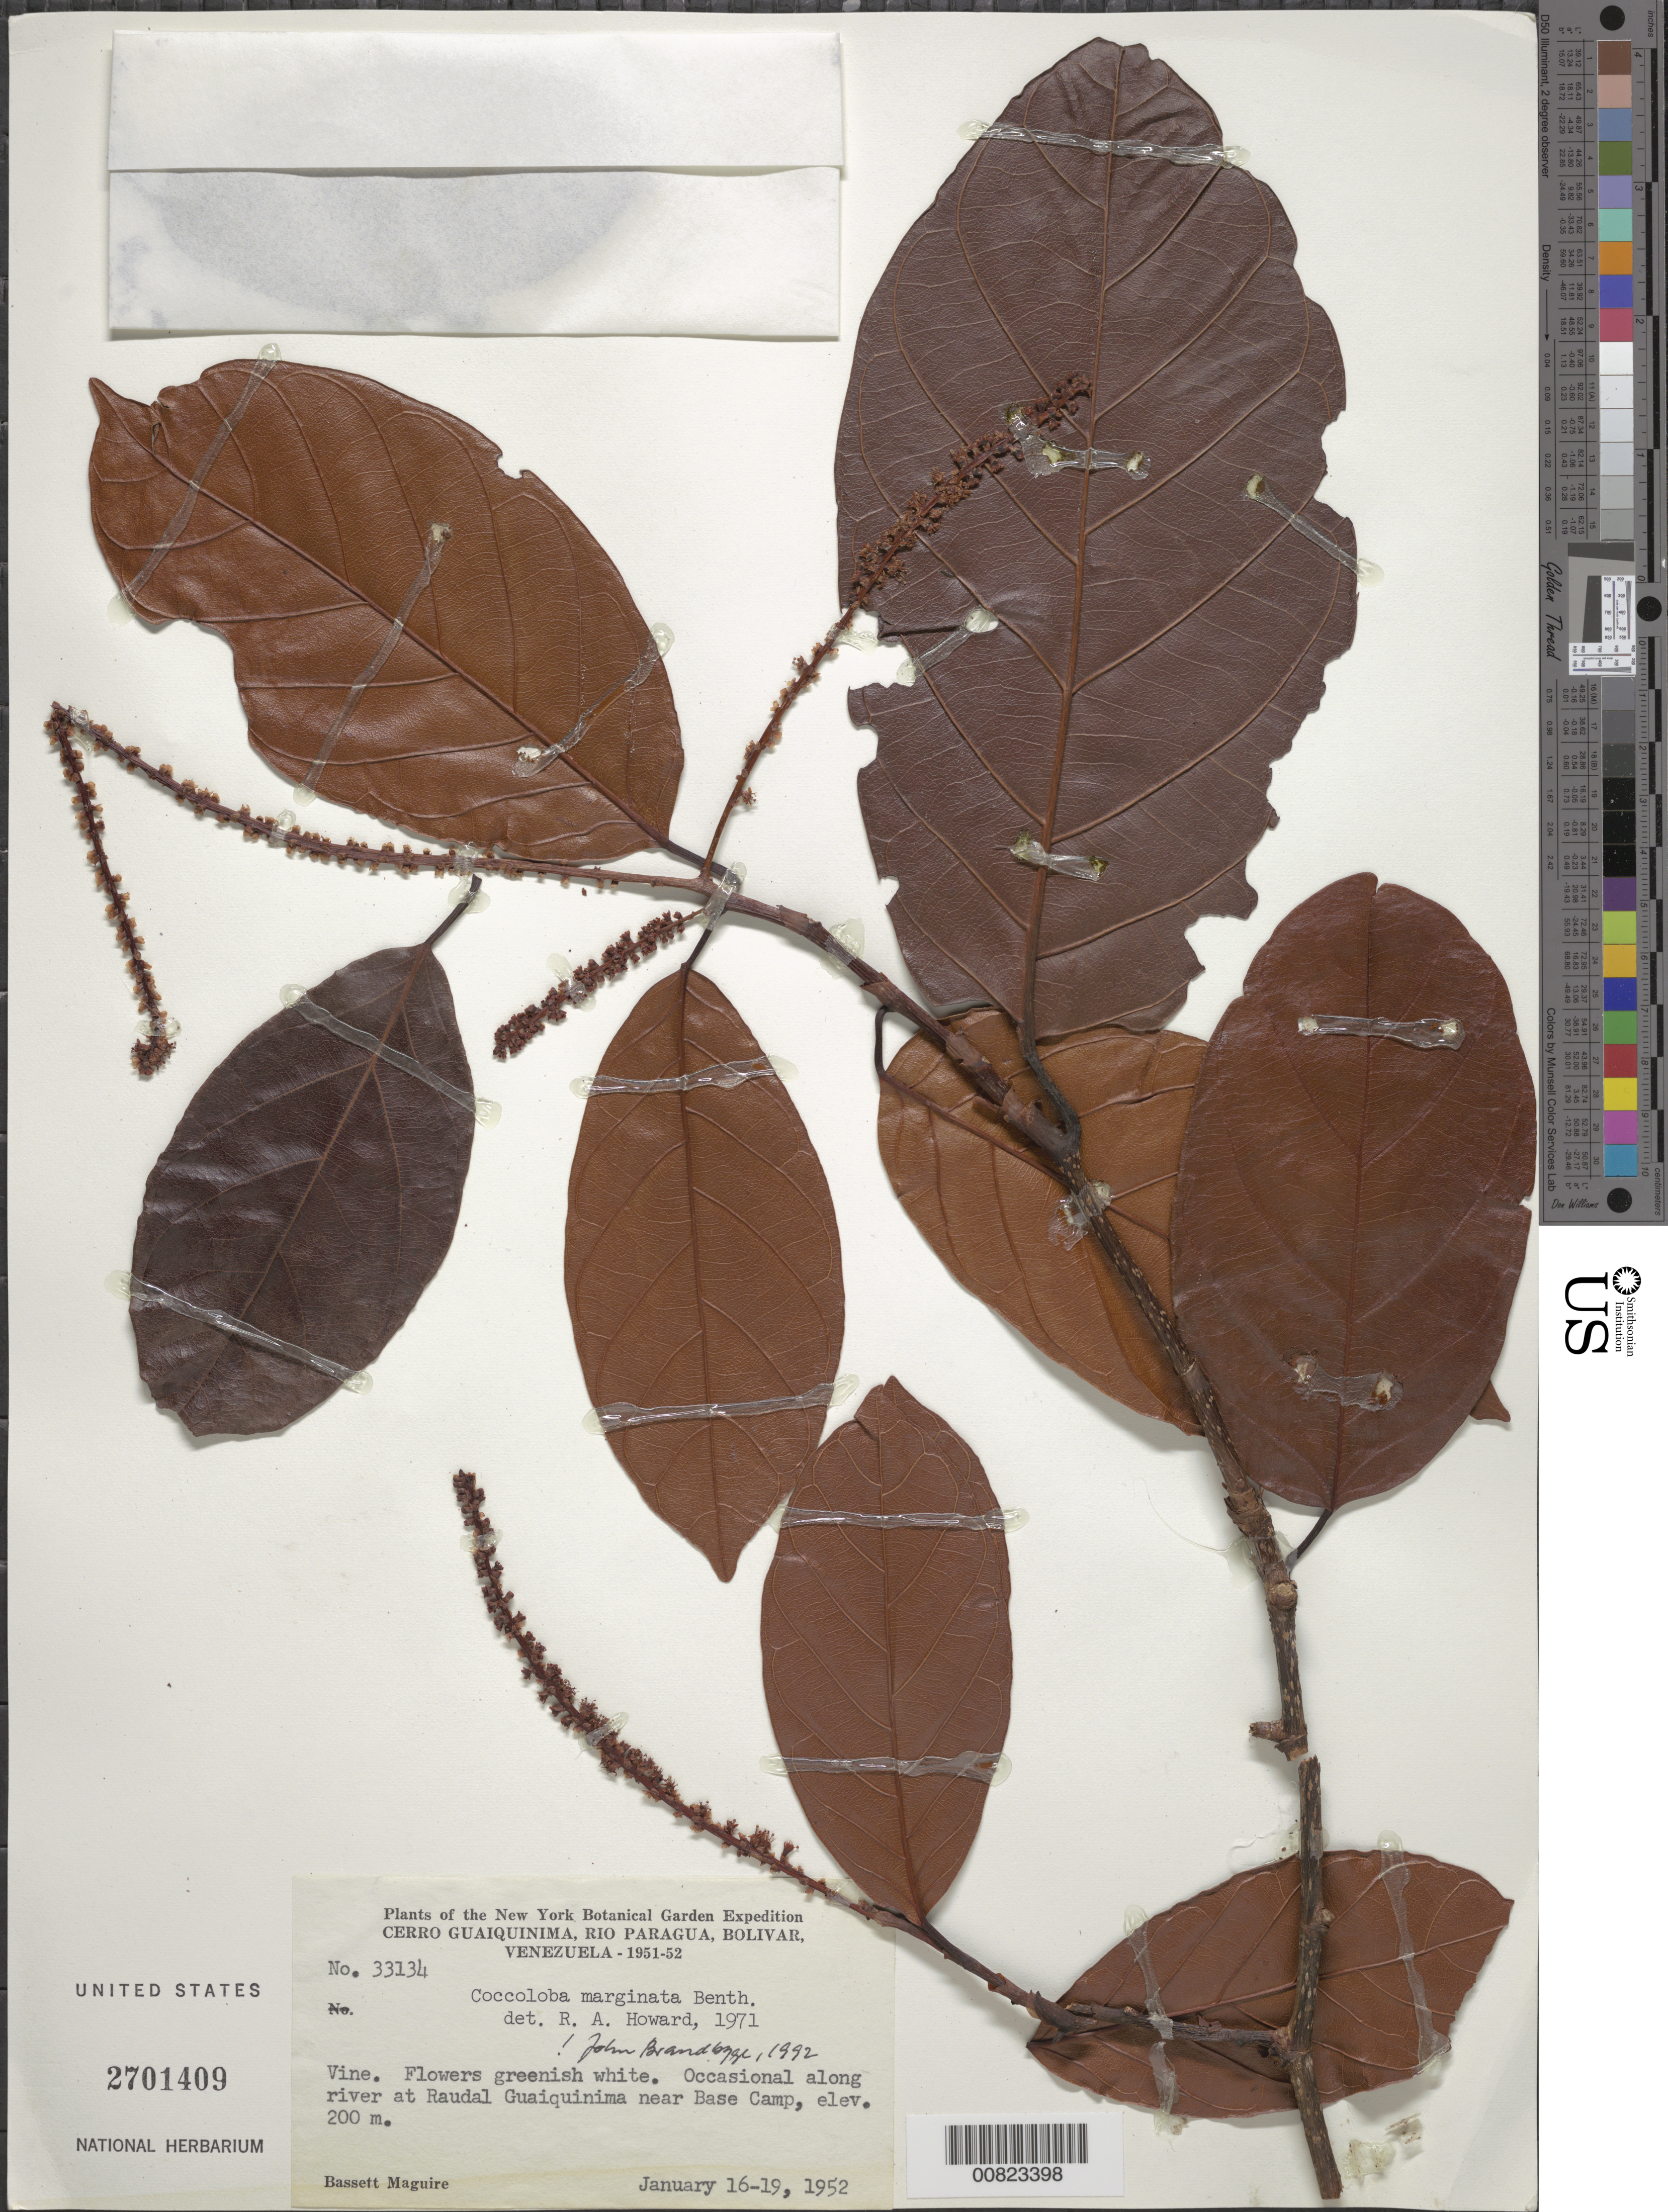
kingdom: Plantae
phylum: Tracheophyta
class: Magnoliopsida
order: Caryophyllales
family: Polygonaceae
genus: Coccoloba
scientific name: Coccoloba marginata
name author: Benth.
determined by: Brandbyge, J.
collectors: B. Maguire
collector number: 33134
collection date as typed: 16-Jan-52 to 19-Jan-52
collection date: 1952-01-16/1952-01-19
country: Venezuela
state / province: Bolívar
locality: Cerro Guaiquinima, Río Paragua, Base Camp at Raudal Guaiquinima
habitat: Along river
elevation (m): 200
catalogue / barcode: US 2701409